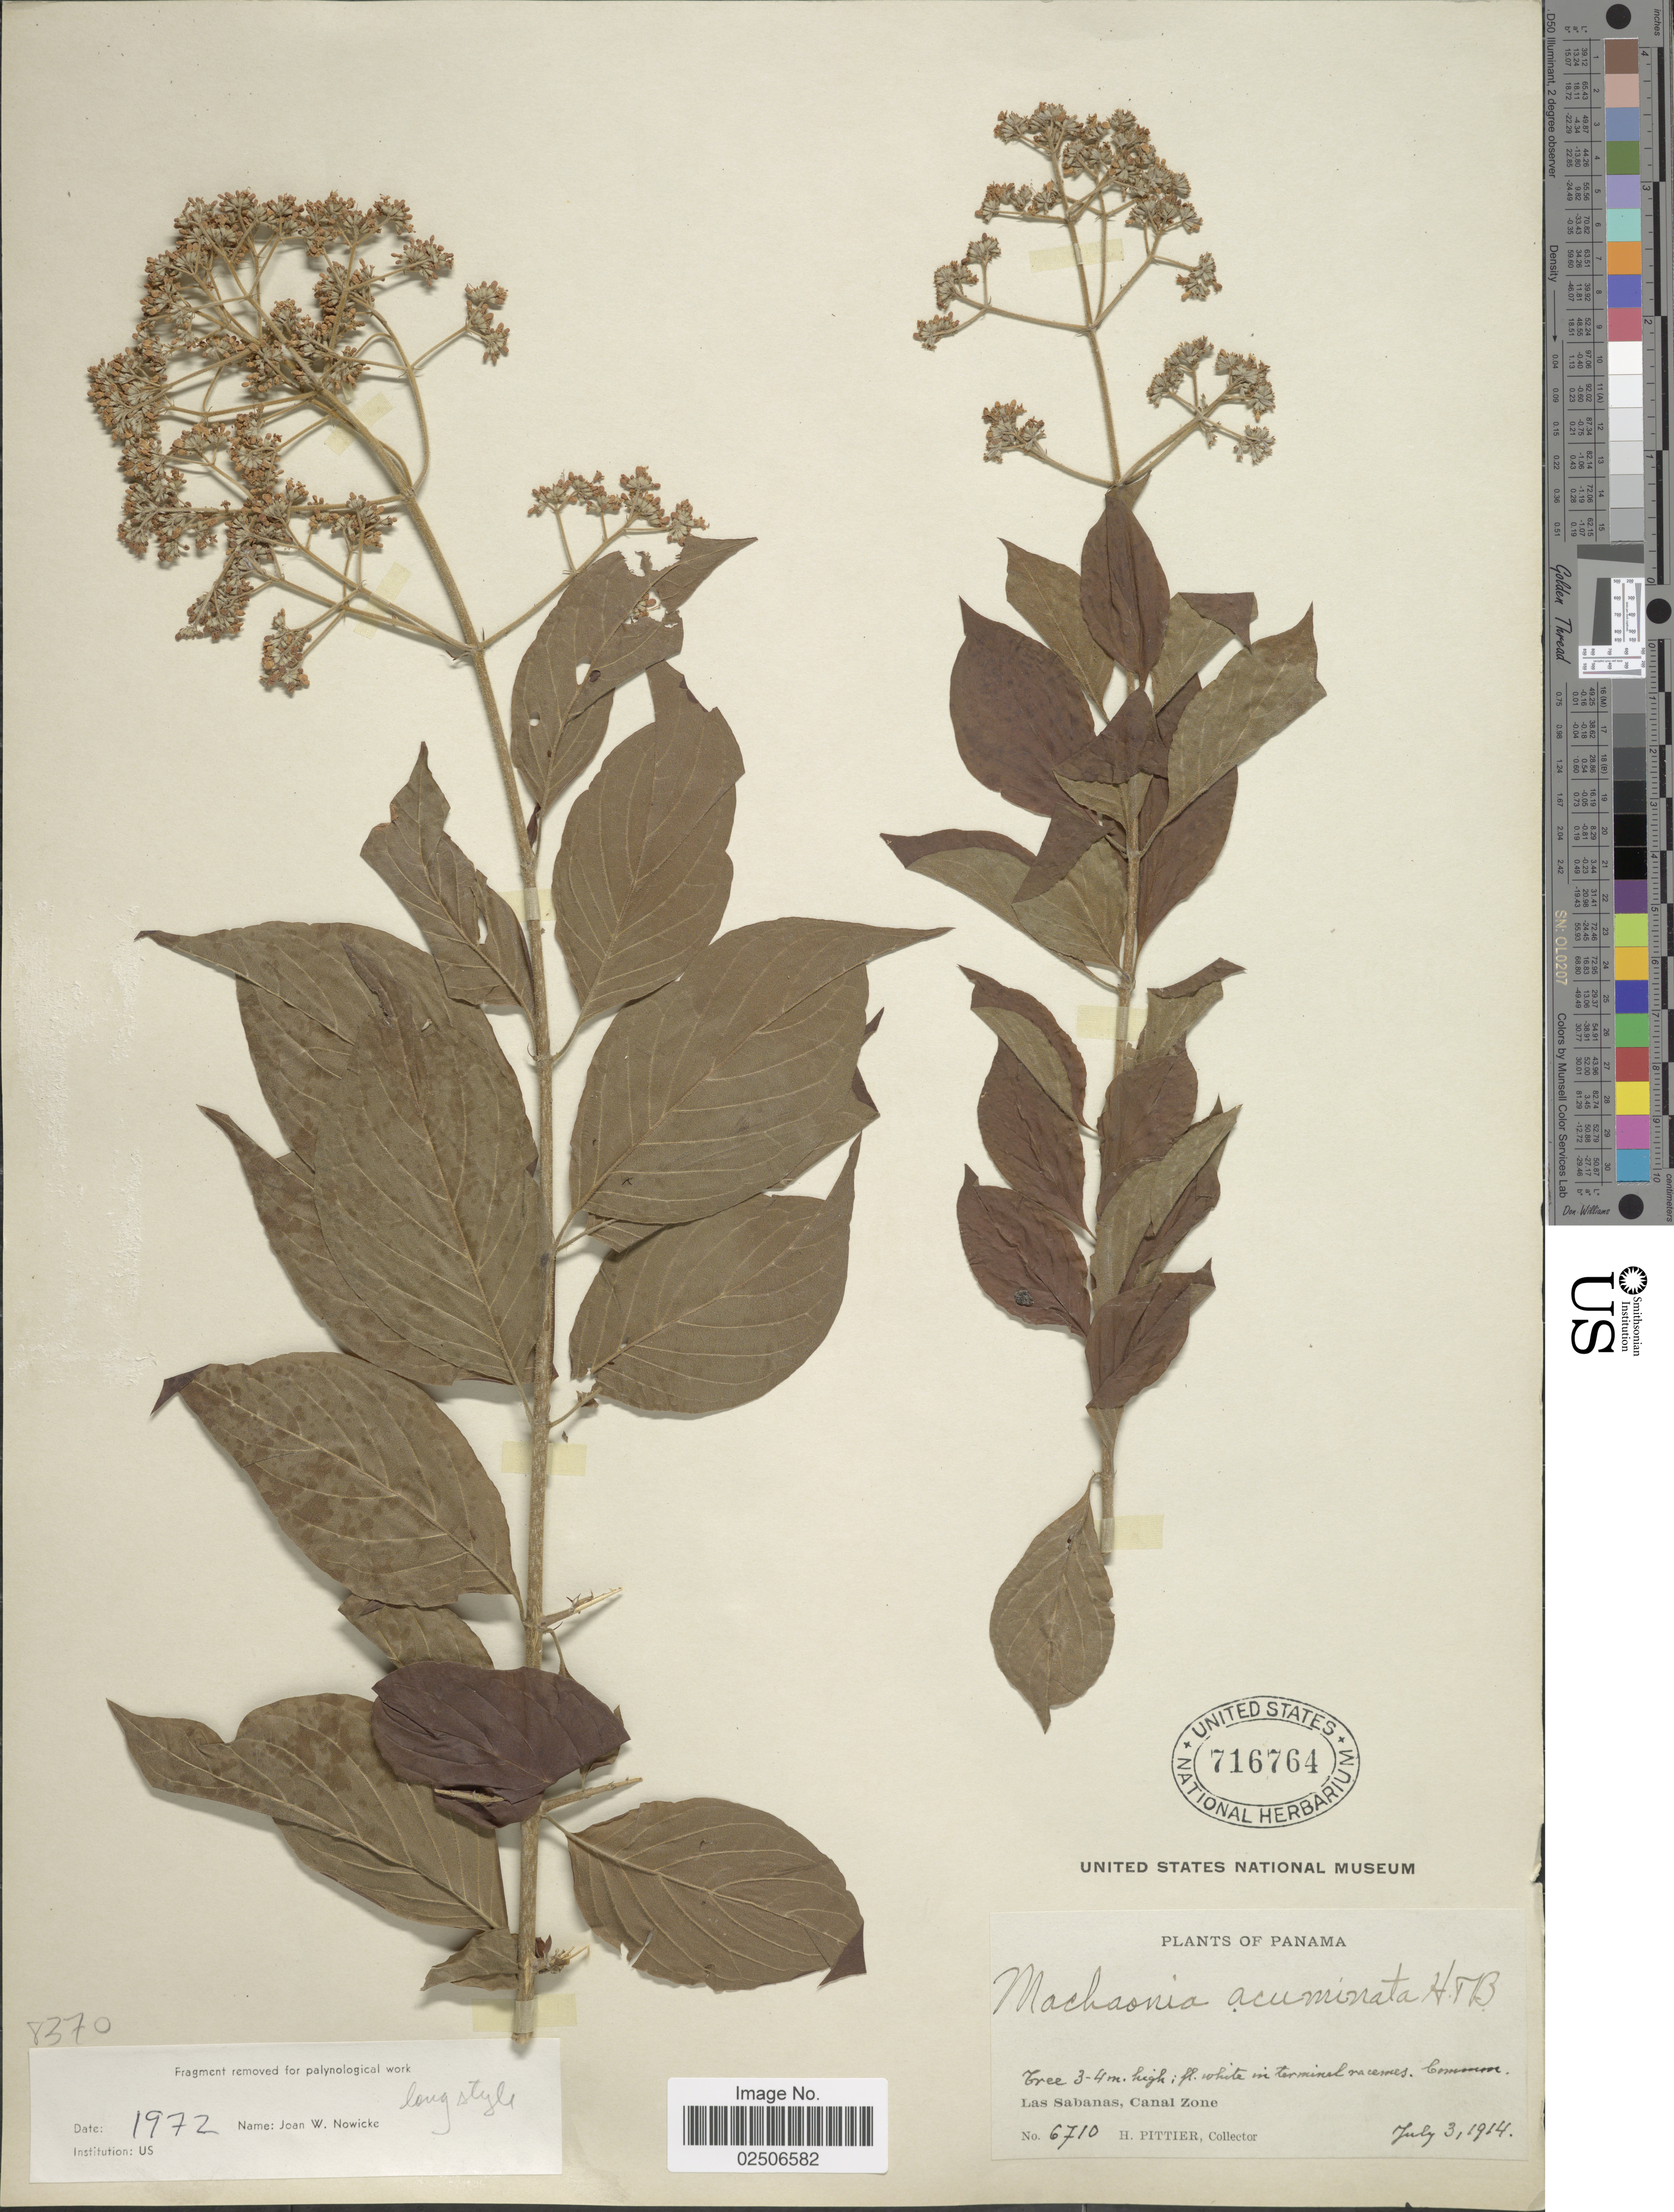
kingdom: Plantae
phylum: Tracheophyta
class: Magnoliopsida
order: Gentianales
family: Rubiaceae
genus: Machaonia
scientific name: Machaonia acuminata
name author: Bonpl.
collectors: H. F. Pittier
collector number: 6710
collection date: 1914-07-03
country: Panama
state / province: Colón / Panamá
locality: Las Sabanas, Canal Zone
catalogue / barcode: US 716764